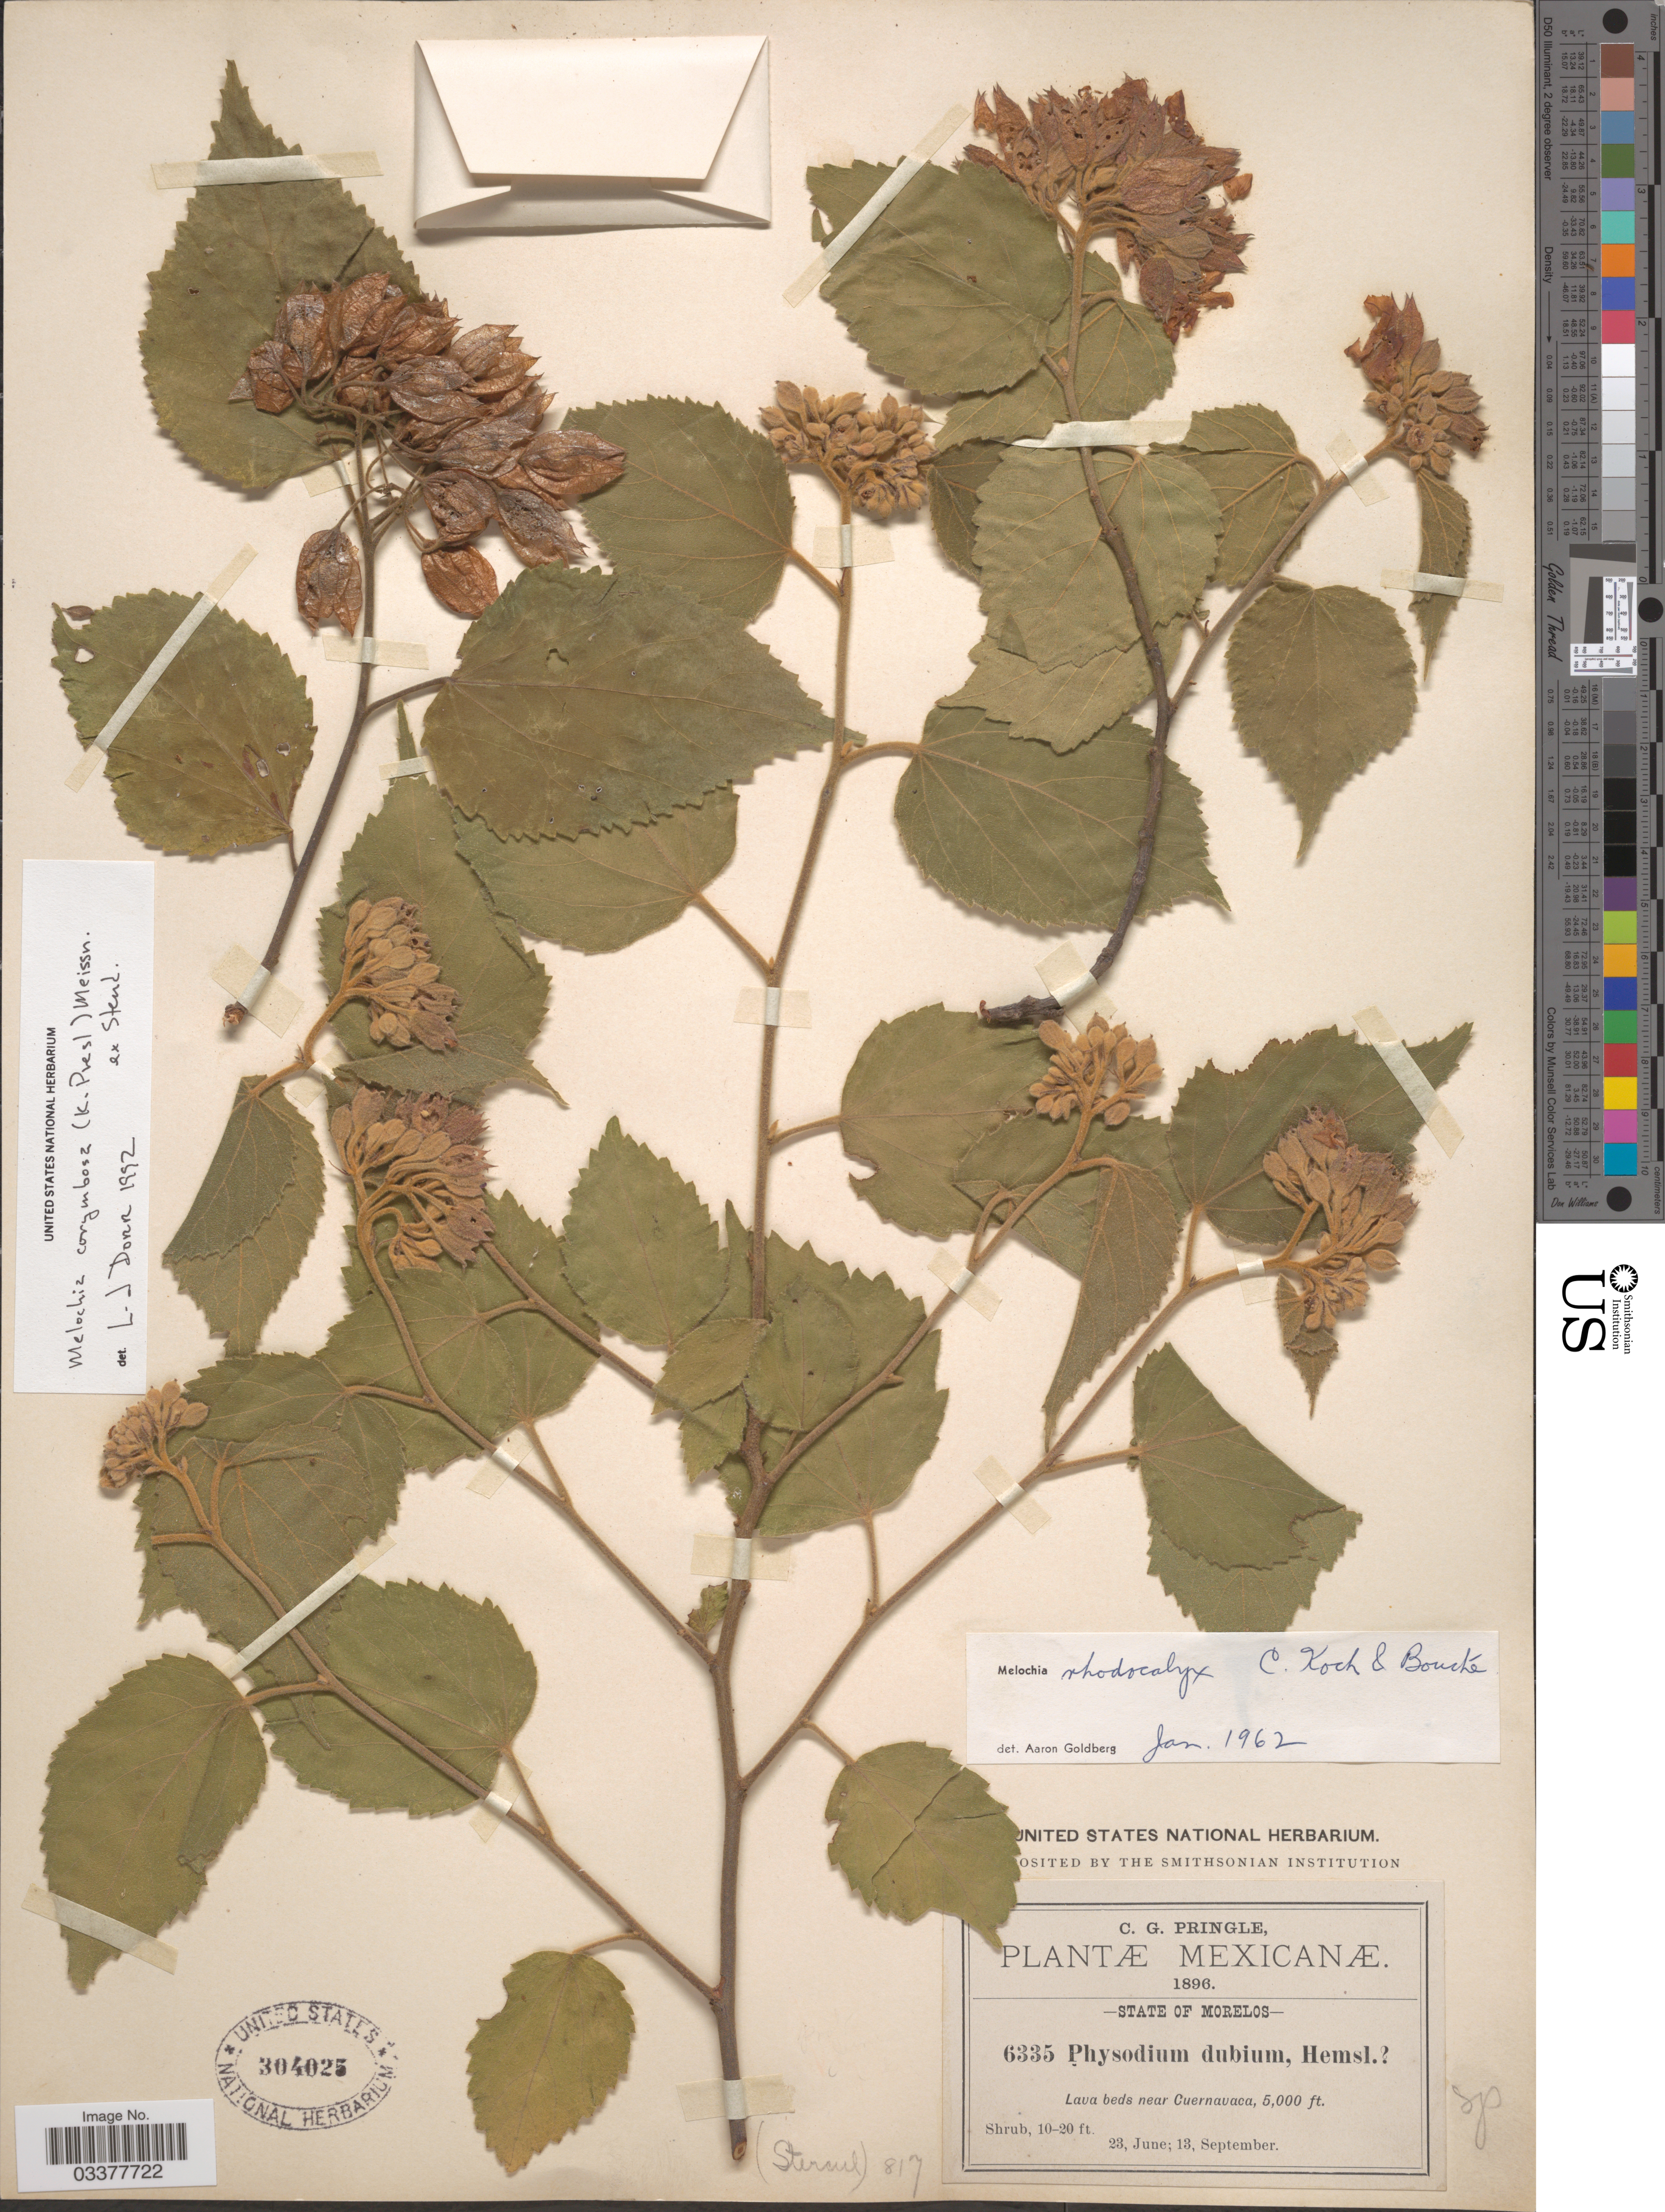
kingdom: Plantae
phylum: Tracheophyta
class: Magnoliopsida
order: Malvales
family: Malvaceae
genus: Melochia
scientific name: Melochia corymbosa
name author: (C. Presl) Meissn. ex Steud.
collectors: C. G. Pringle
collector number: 6335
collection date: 1896-06-23/1896-09-13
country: Mexico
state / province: Morelos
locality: Lava beds near Cuernavaca.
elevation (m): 1524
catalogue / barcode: US 304025